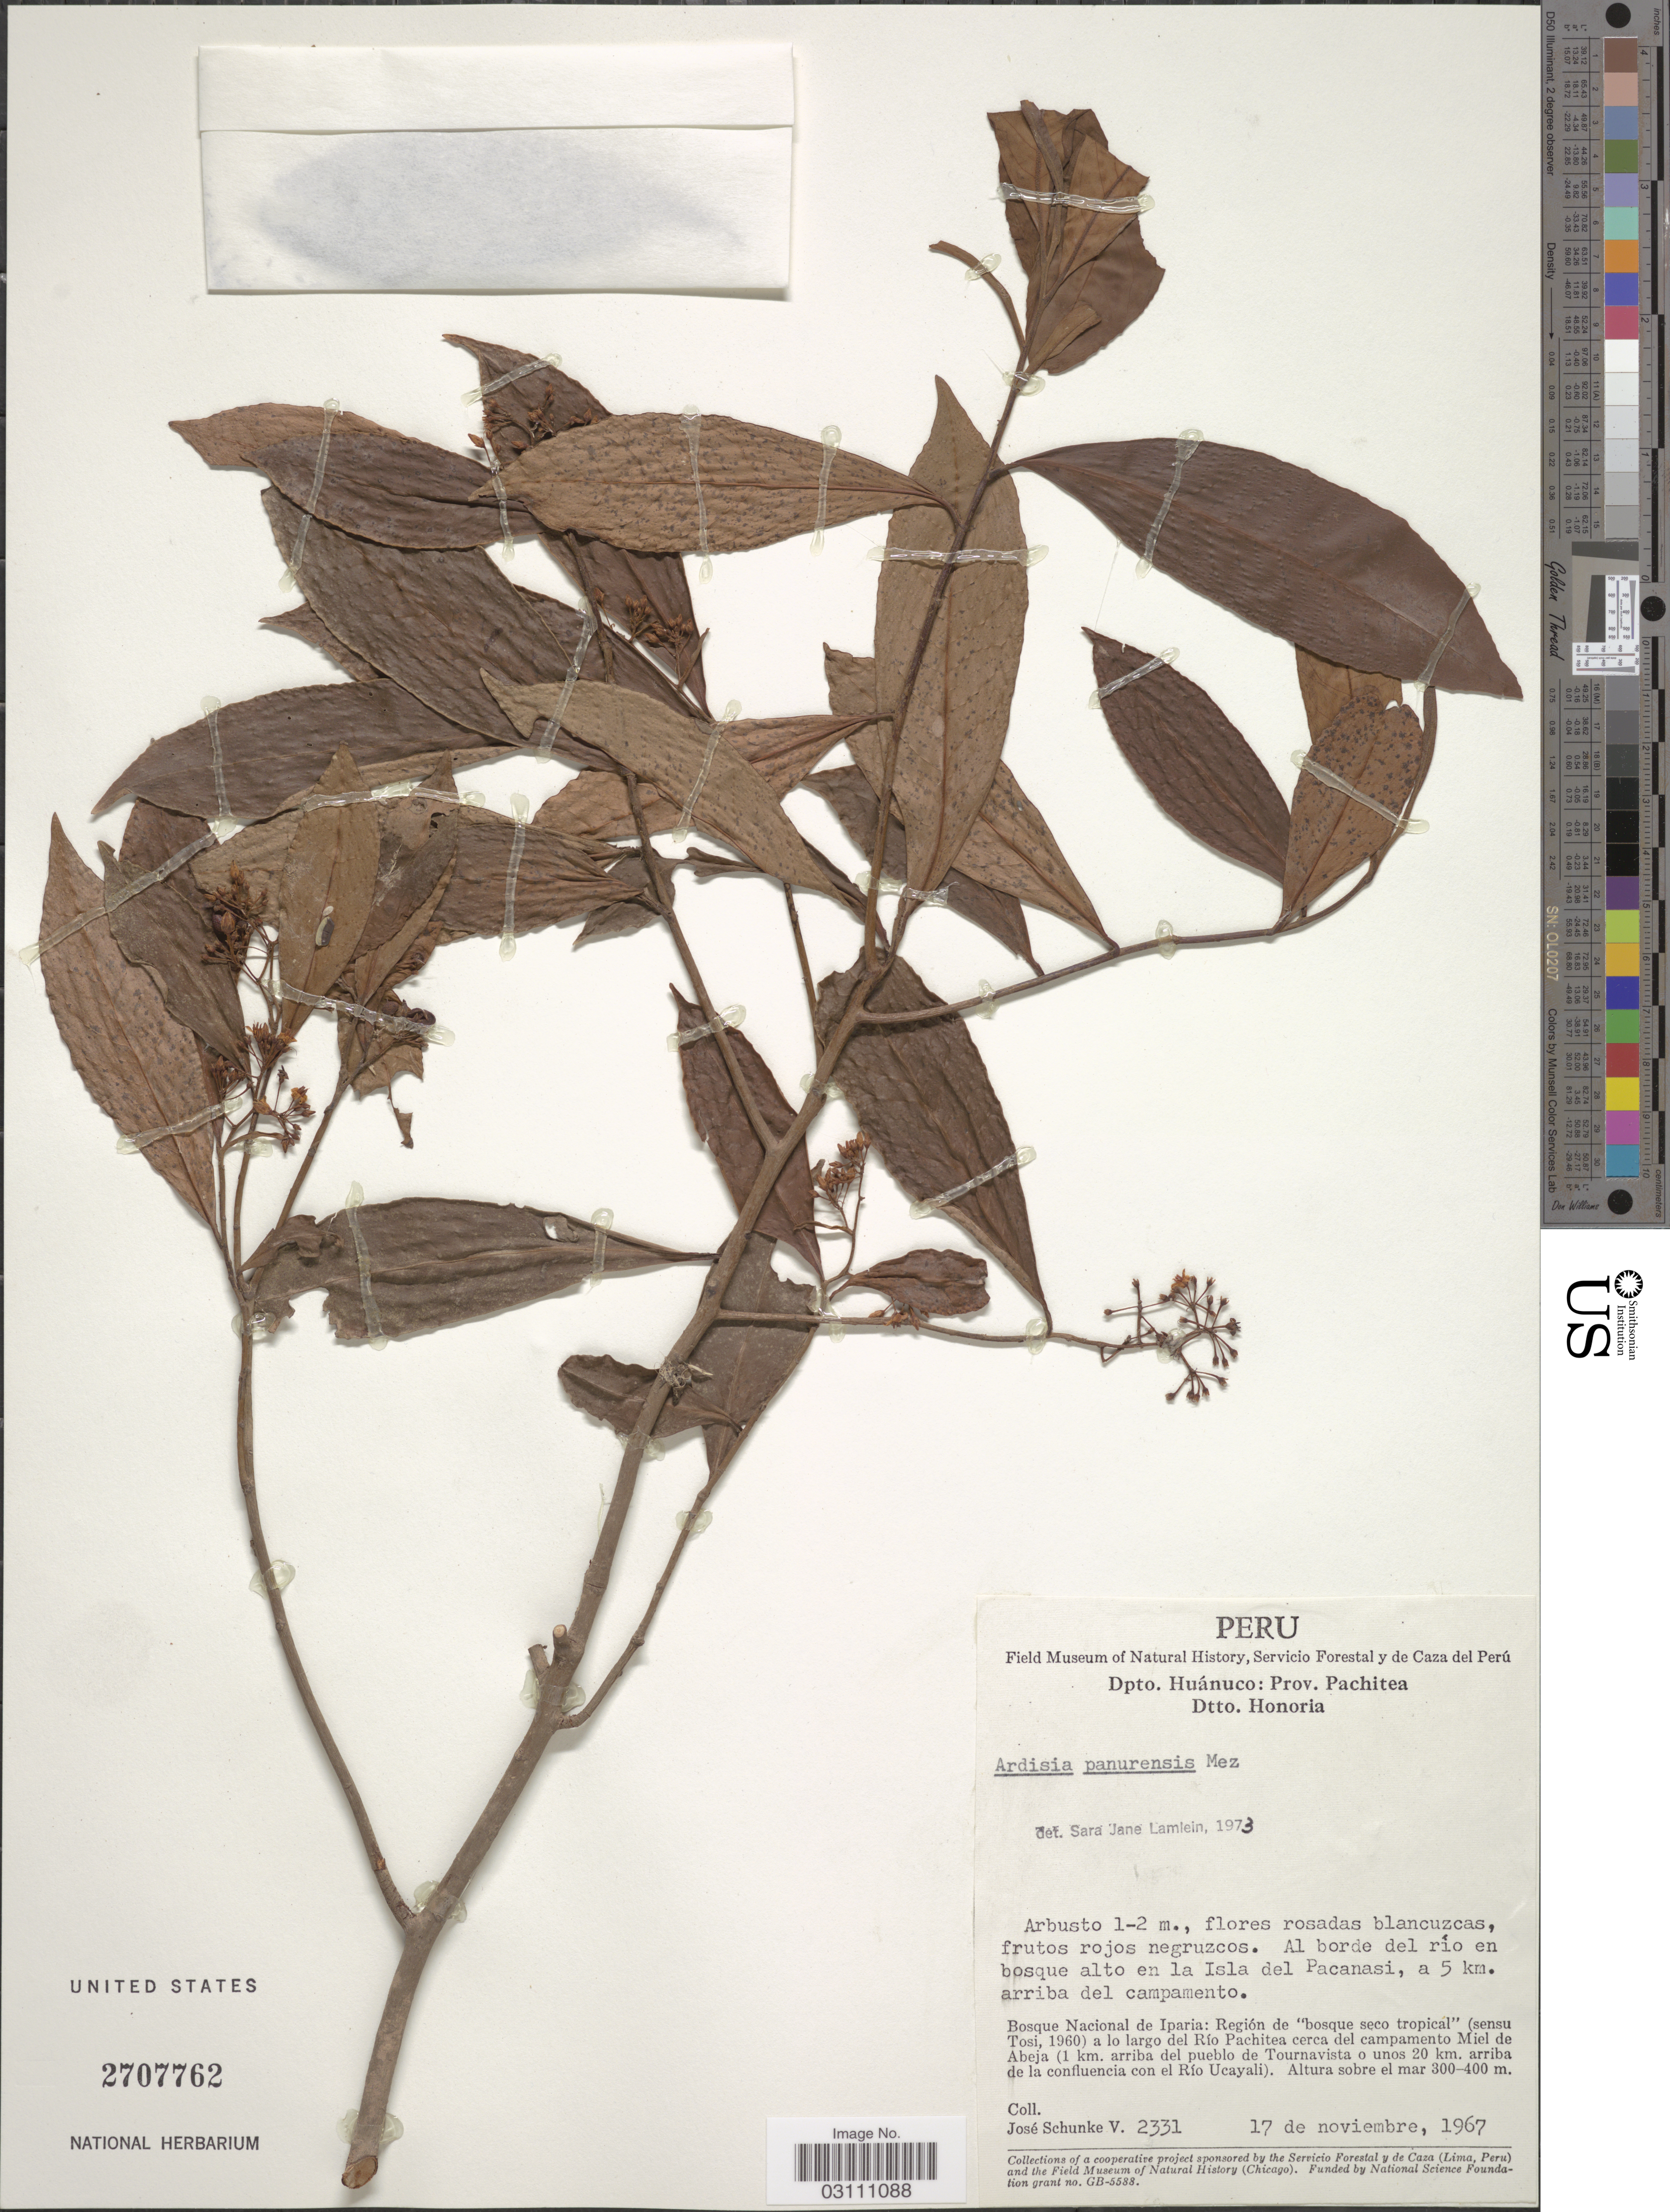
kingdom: Plantae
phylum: Tracheophyta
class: Magnoliopsida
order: Ericales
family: Primulaceae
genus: Ardisia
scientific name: Ardisia panurensis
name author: Mez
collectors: J. Schunke Vigo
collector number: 2331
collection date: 1967-11-17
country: Peru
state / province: Huánuco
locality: Dpto. Huánuco: Prov. Pachitea. Dtto. Honoria. Al borde del río en bosque alto en la Isla del Pacanasi, a 5 km. arriba del campamento. Bosque Nacional de Iparia: Región de "bosque seco tropical" a lo largo del Río Pachitea cerca del campamento Miel de Abeja (1 km. arriba del pueblo de Tournavista o unos 20 km. arriba de la confluencia con el Río Ucayali).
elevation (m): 300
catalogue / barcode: US 2707762